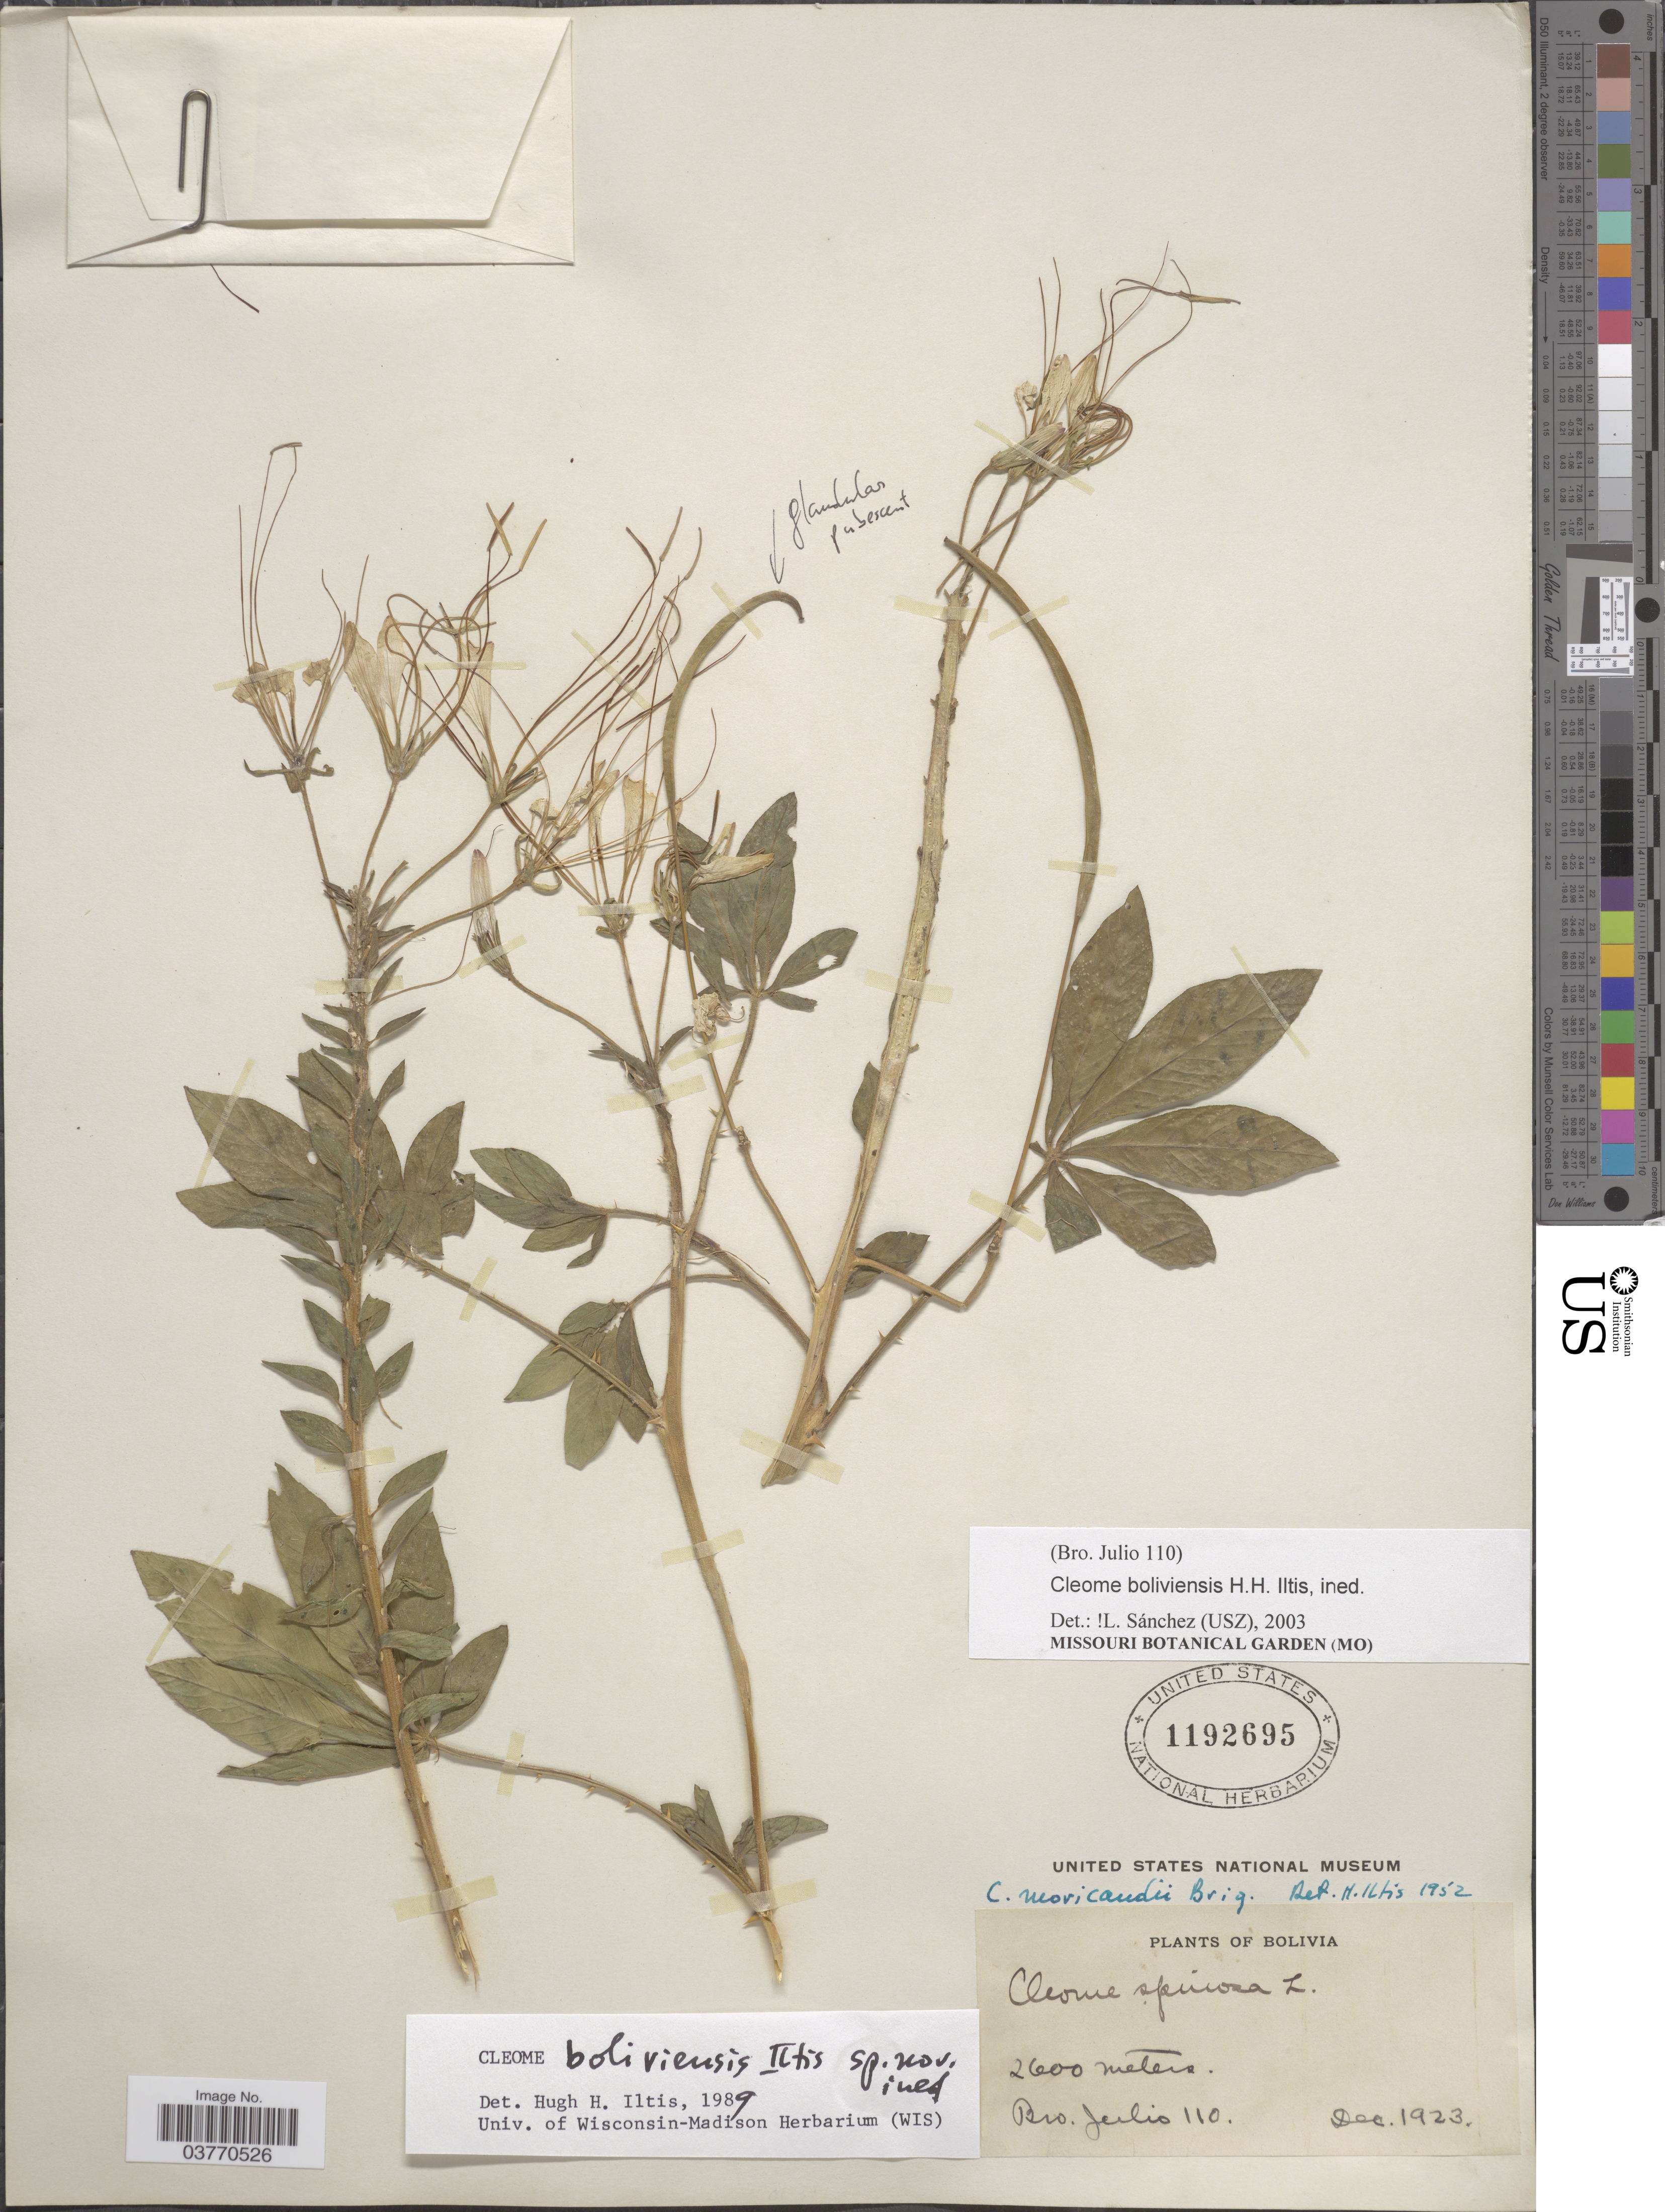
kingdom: Plantae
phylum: Tracheophyta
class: Magnoliopsida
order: Brassicales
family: Cleomaceae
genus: Tarenaya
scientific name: Tarenaya boliviensis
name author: (Iltis) Soares Neto & Roalson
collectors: Bro. Julio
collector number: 110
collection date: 1923-12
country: Bolivia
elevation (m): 2600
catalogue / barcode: US 1192695